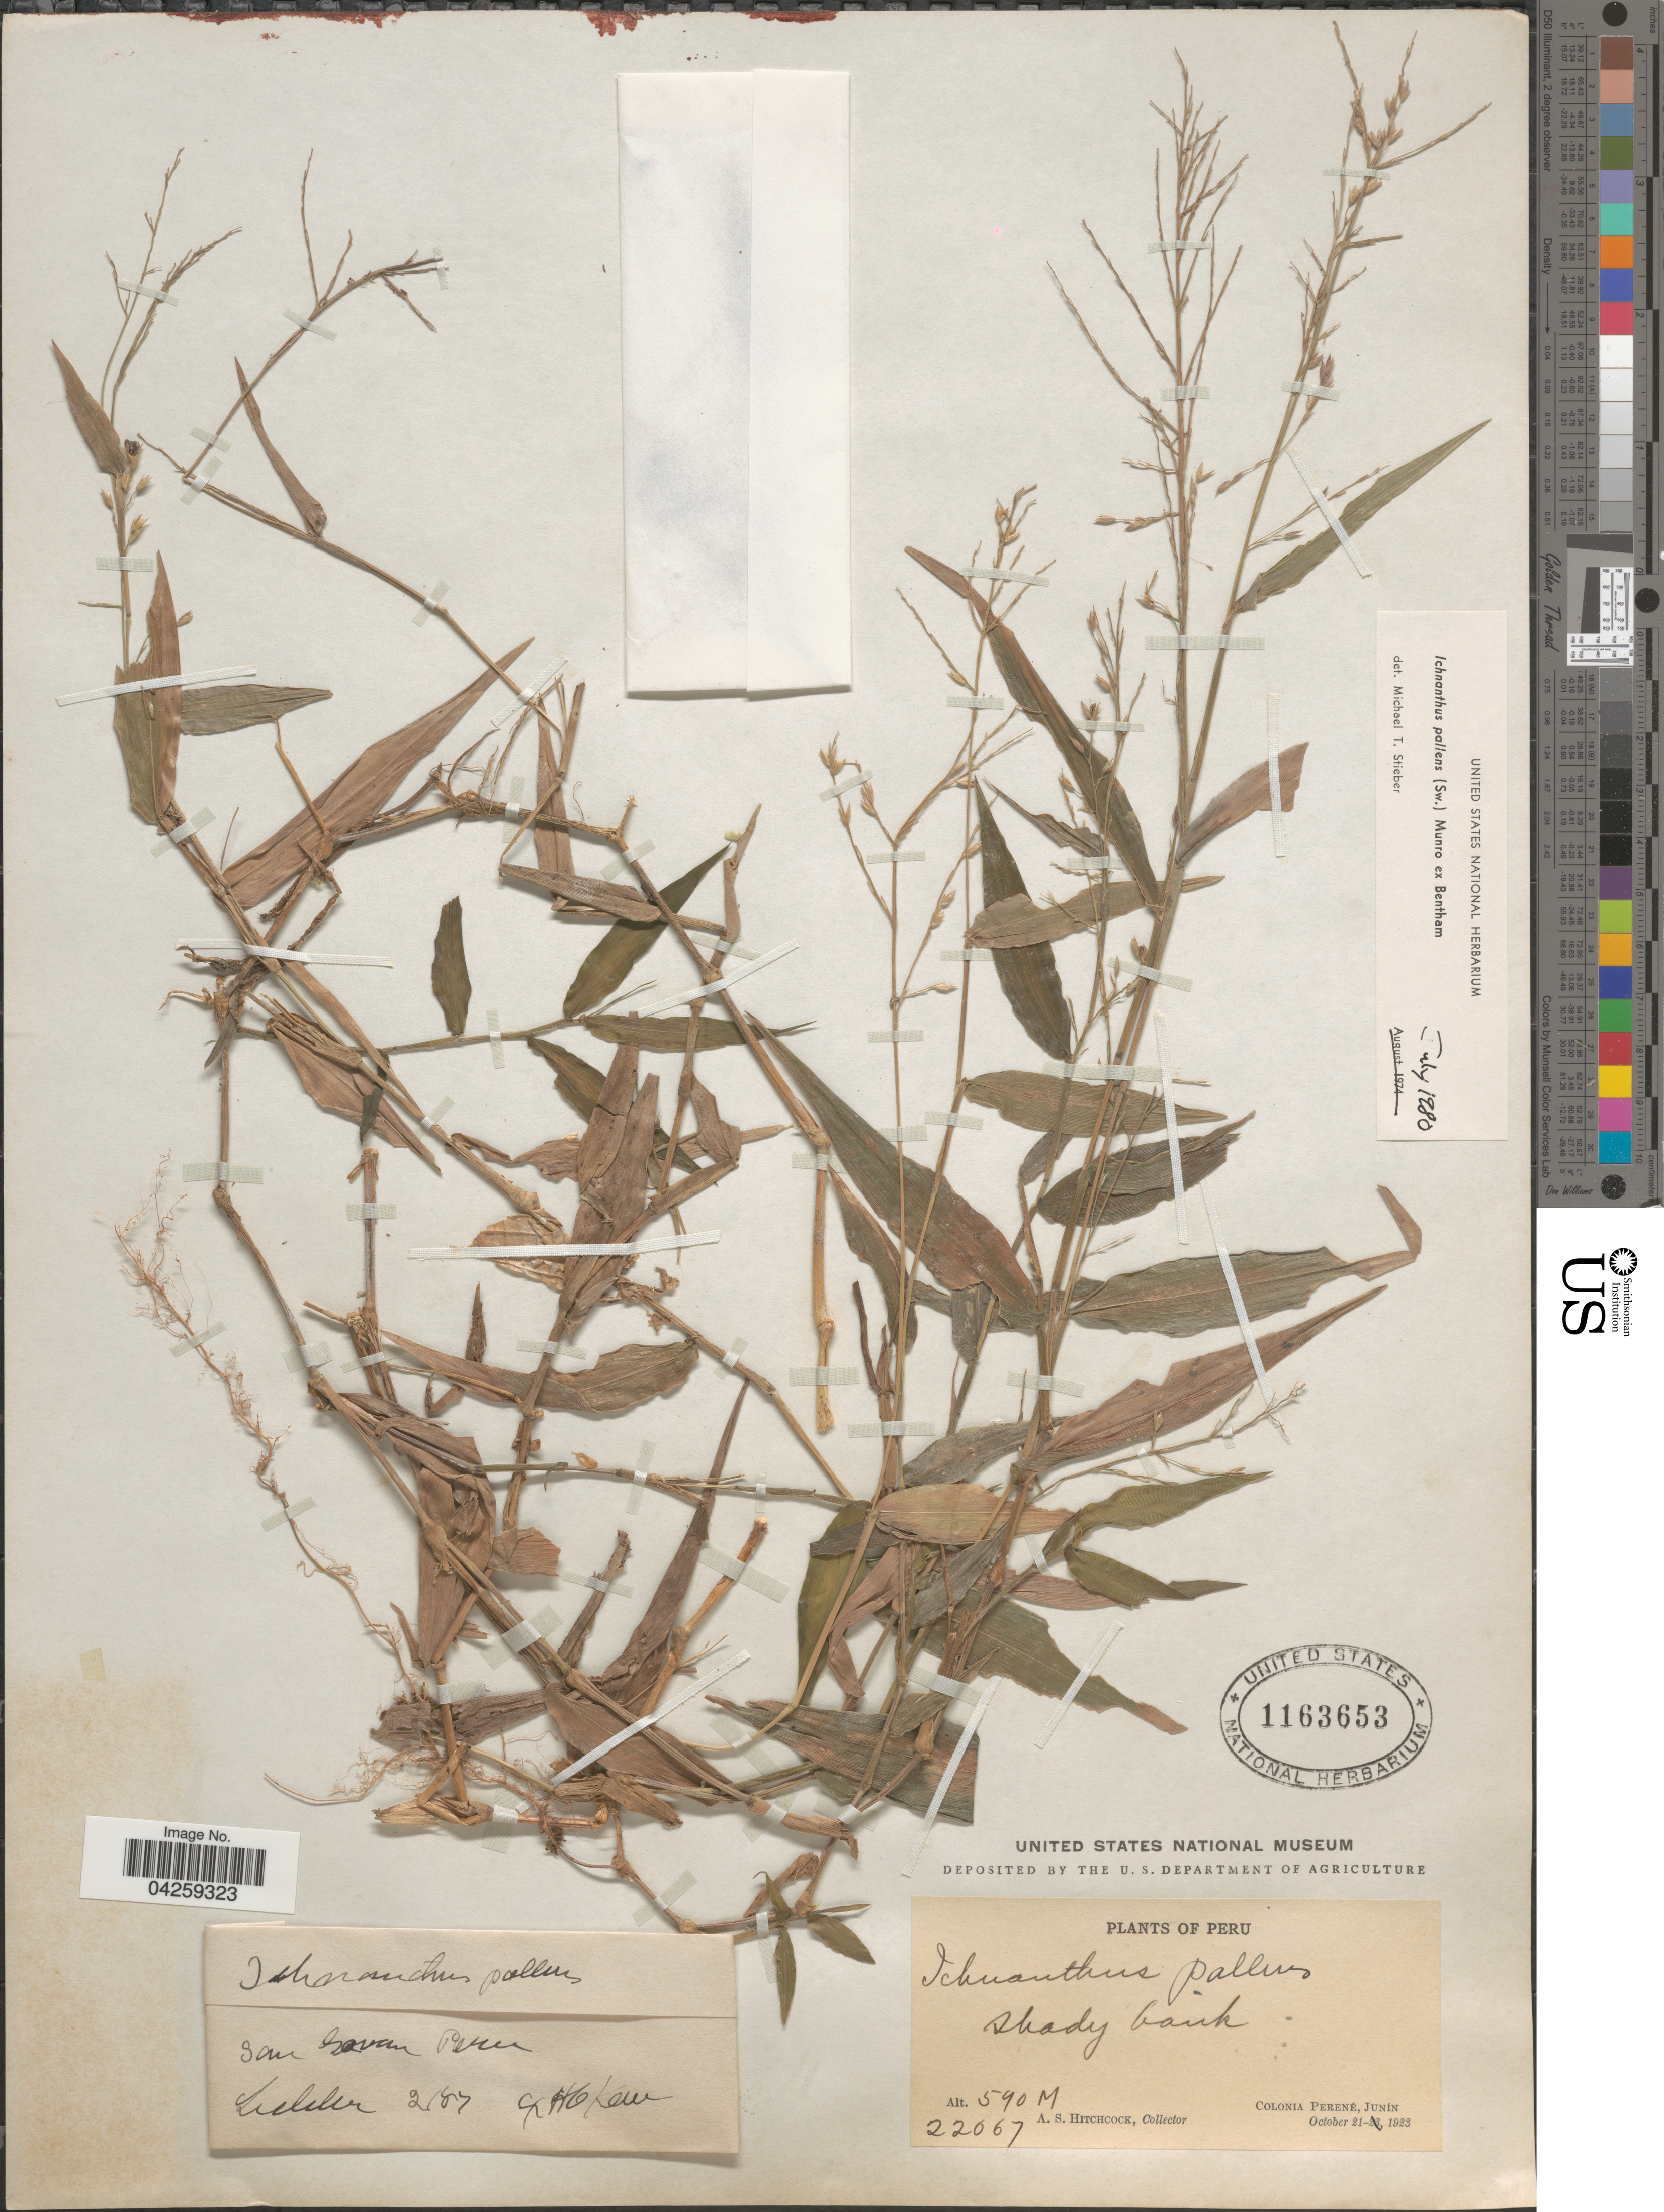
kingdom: Plantae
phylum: Tracheophyta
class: Liliopsida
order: Poales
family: Poaceae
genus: Ichnanthus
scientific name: Ichnanthus pallens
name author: (Sw.) Munro ex Benth.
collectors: A. S. Hitchcock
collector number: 22067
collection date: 1923-10-21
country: Peru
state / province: Junín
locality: Shady bank. Colonia Perené.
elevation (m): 590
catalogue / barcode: US 1163563-2